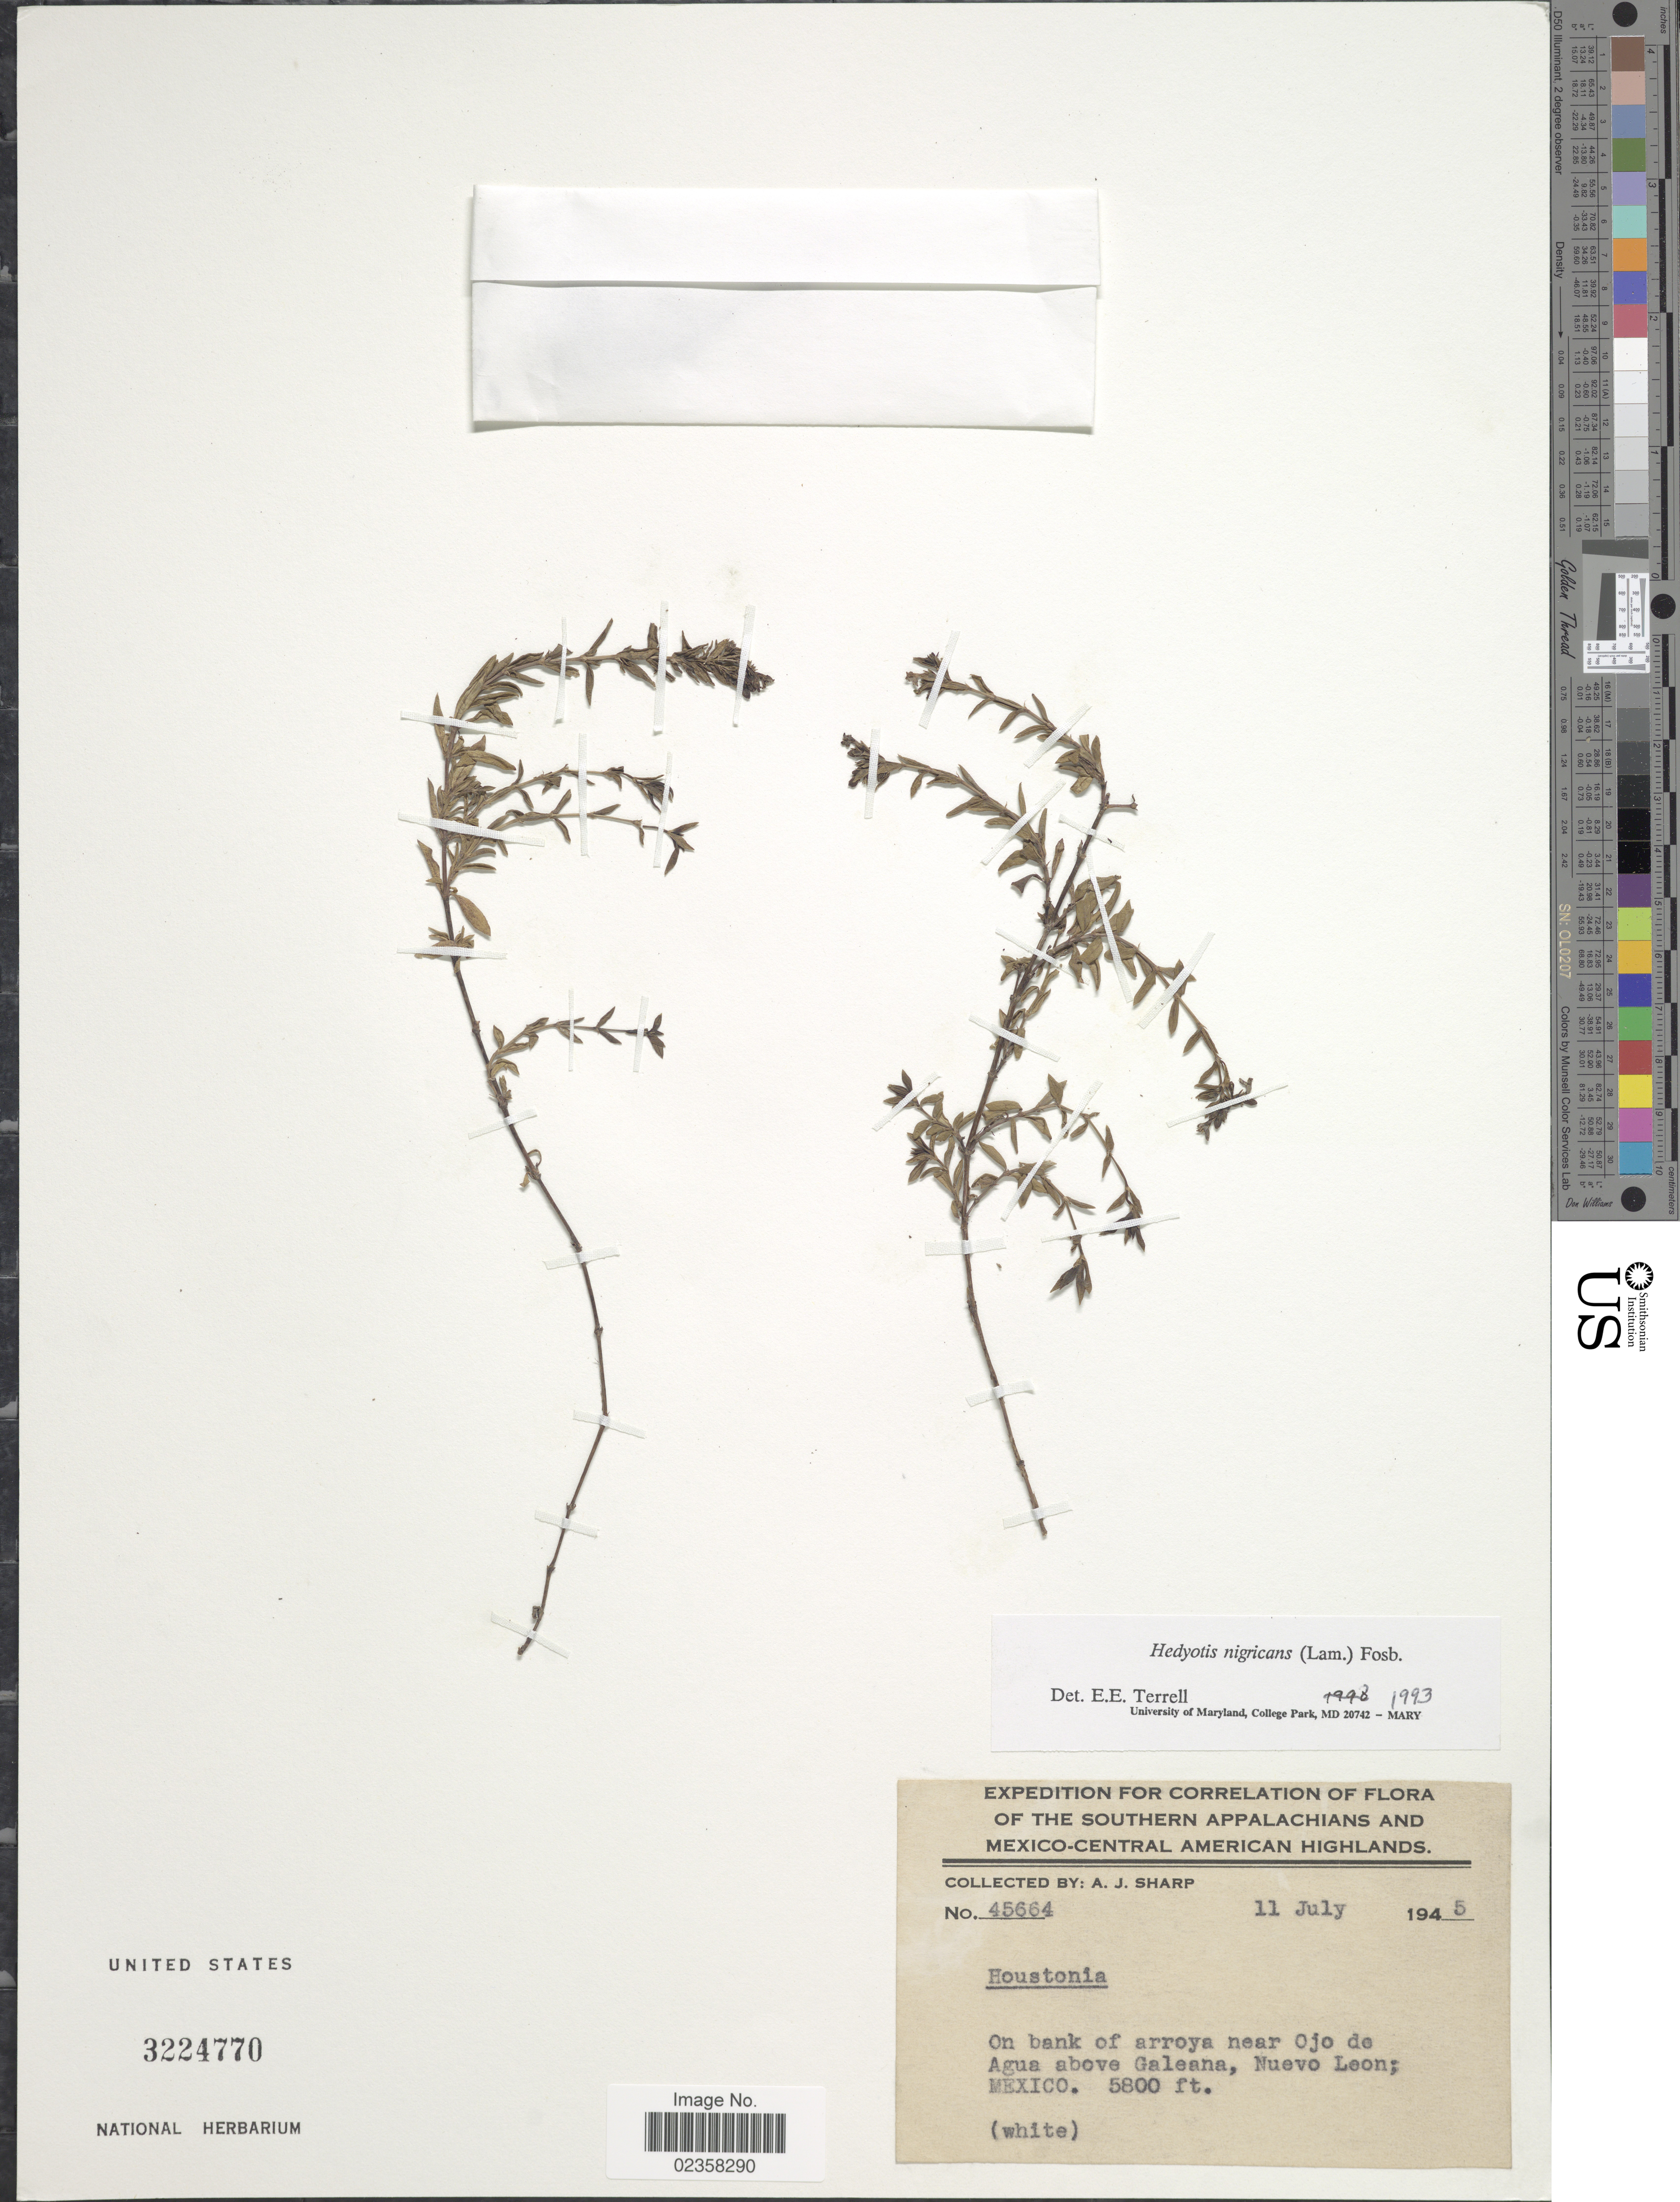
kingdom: Plantae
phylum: Tracheophyta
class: Magnoliopsida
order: Gentianales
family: Rubiaceae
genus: Houstonia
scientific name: Houstonia nigricans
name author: (Lam.) Fernald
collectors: A. J. Sharp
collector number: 45664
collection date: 1945-07-11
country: Mexico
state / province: Nuevo León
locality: On bank of arroya near Ojo de Agua above Galeana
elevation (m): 1768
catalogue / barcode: US 3224770